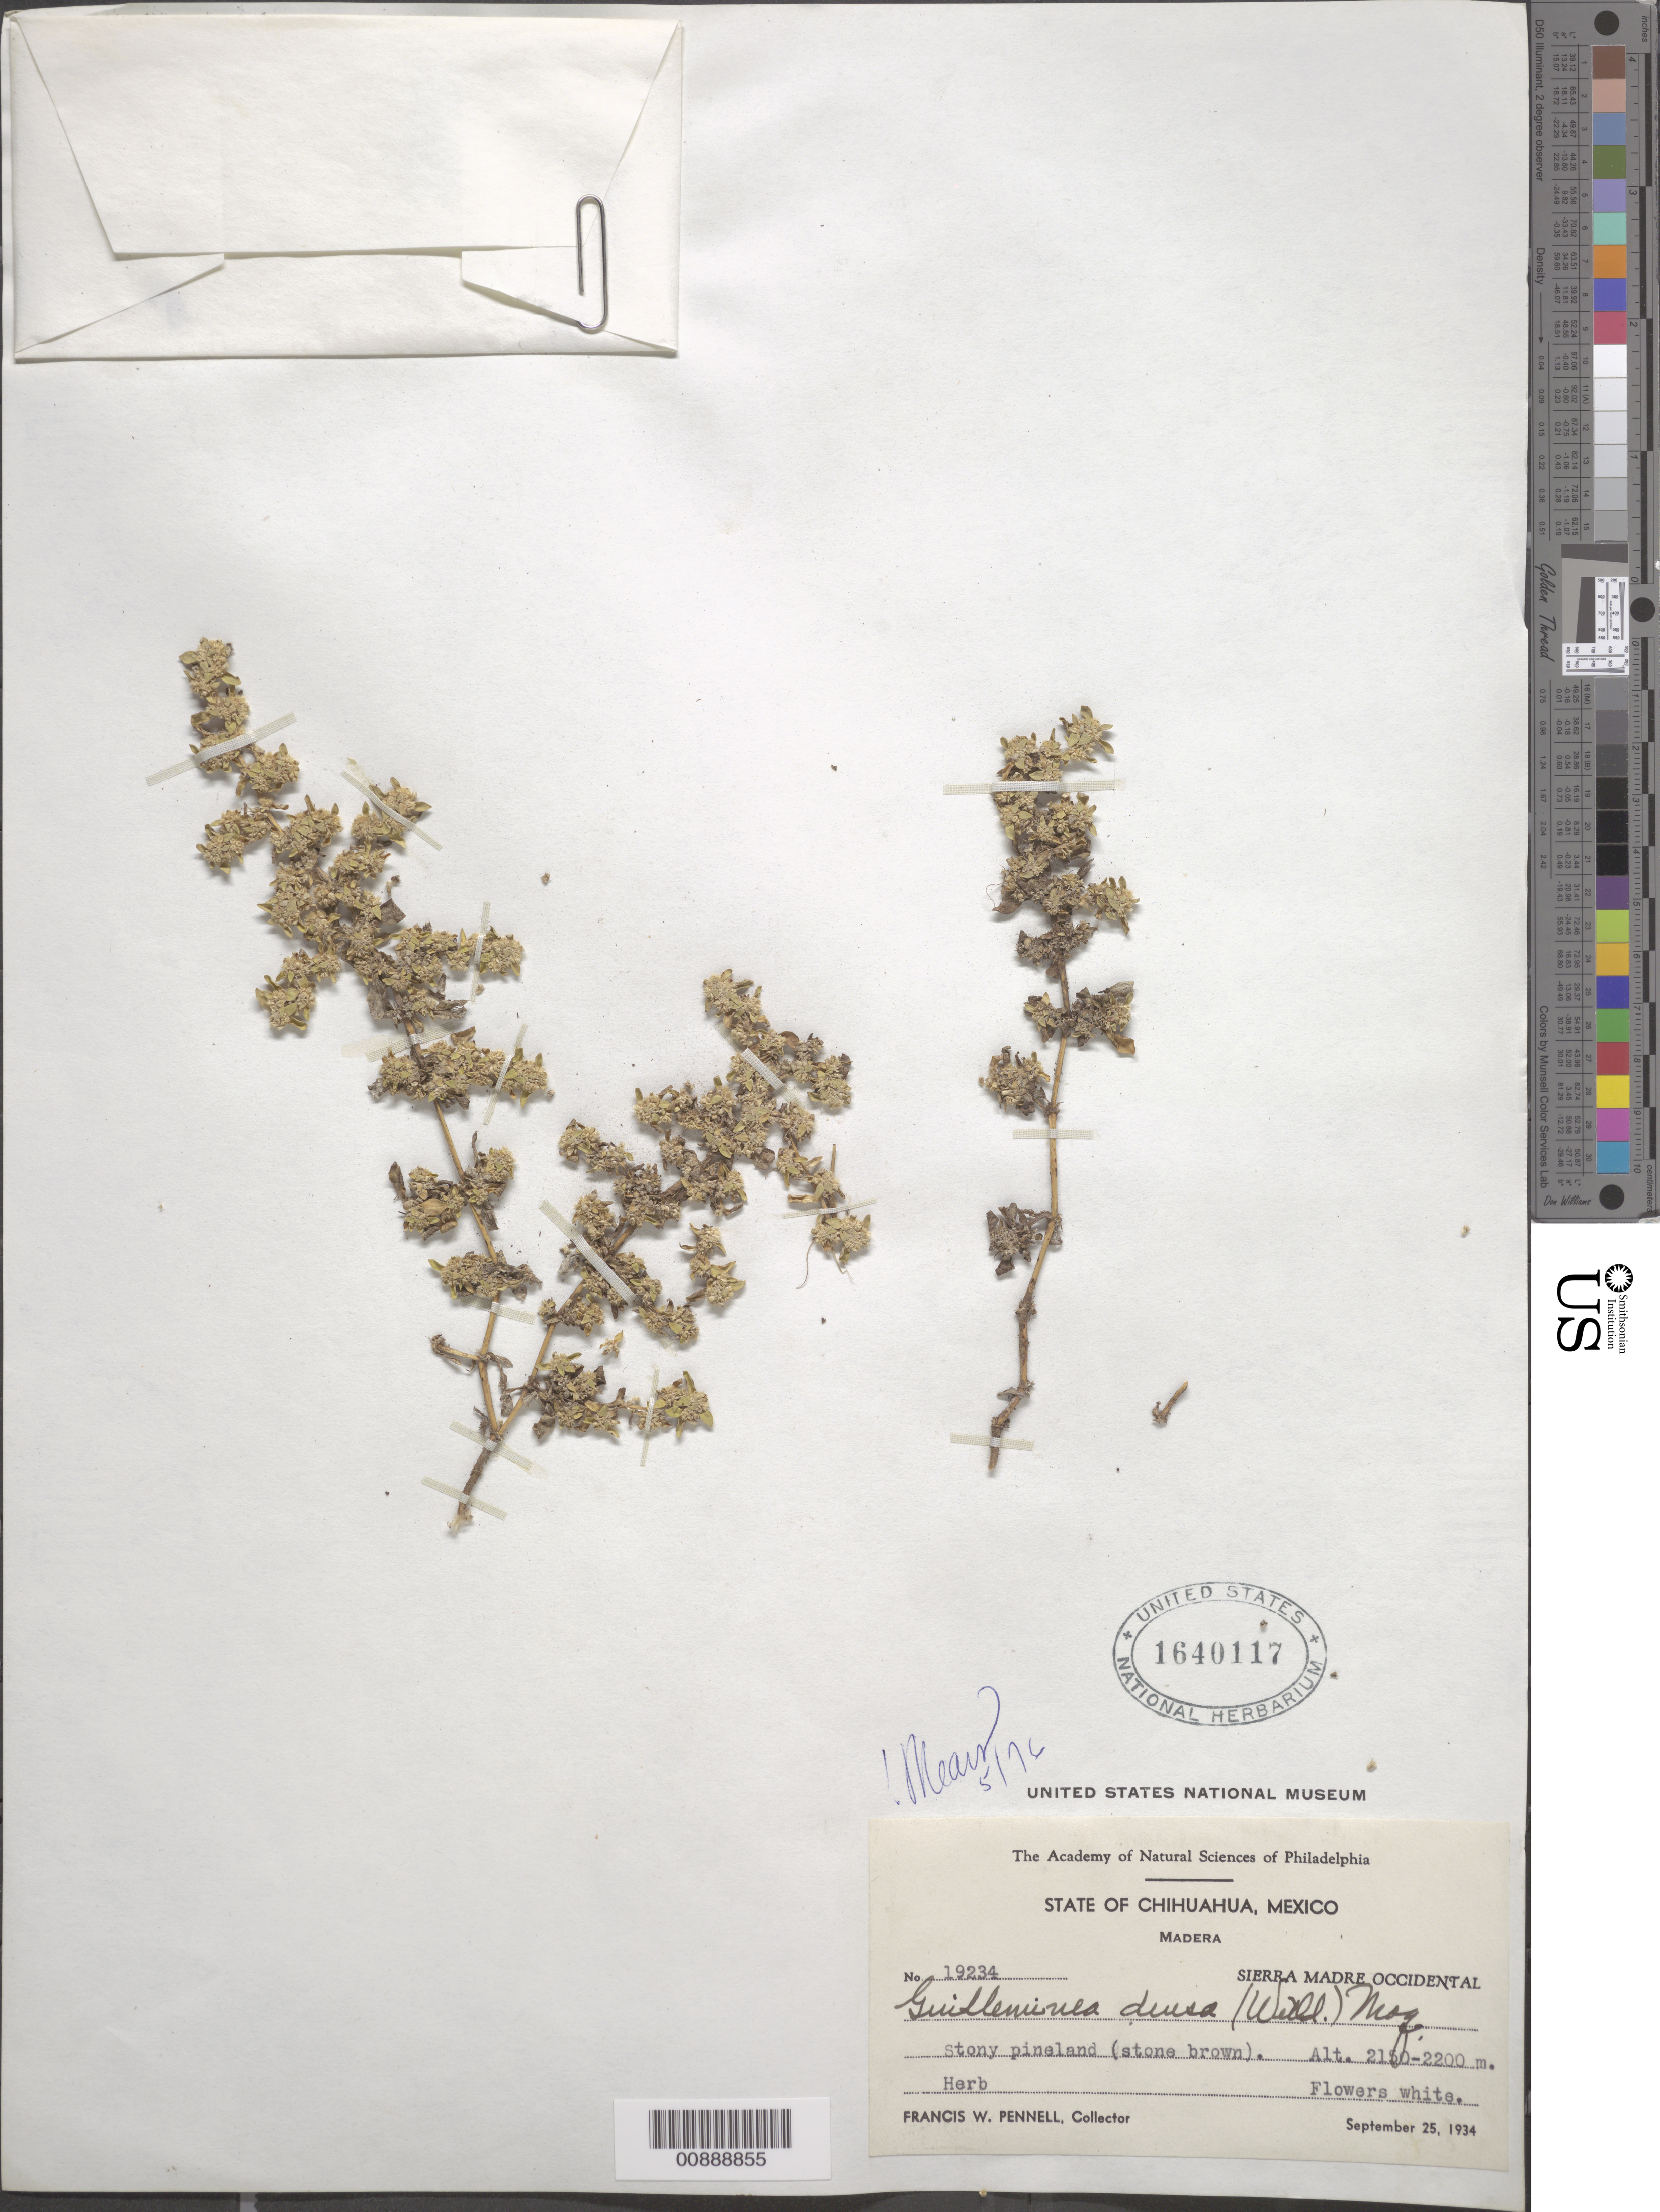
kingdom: Plantae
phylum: Tracheophyta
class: Magnoliopsida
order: Caryophyllales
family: Amaranthaceae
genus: Guilleminea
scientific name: Guilleminea densa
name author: (Humb. & Bonpl. ex Schult.) Moq.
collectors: F. W. Pennell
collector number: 19234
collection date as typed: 25 Sep 1934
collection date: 1934-09-25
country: Mexico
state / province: Chihuahua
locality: Madera, Chihuahua. Sierra Madre Occidental.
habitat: Stony pineland (stone brown).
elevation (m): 2200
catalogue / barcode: US 1640117